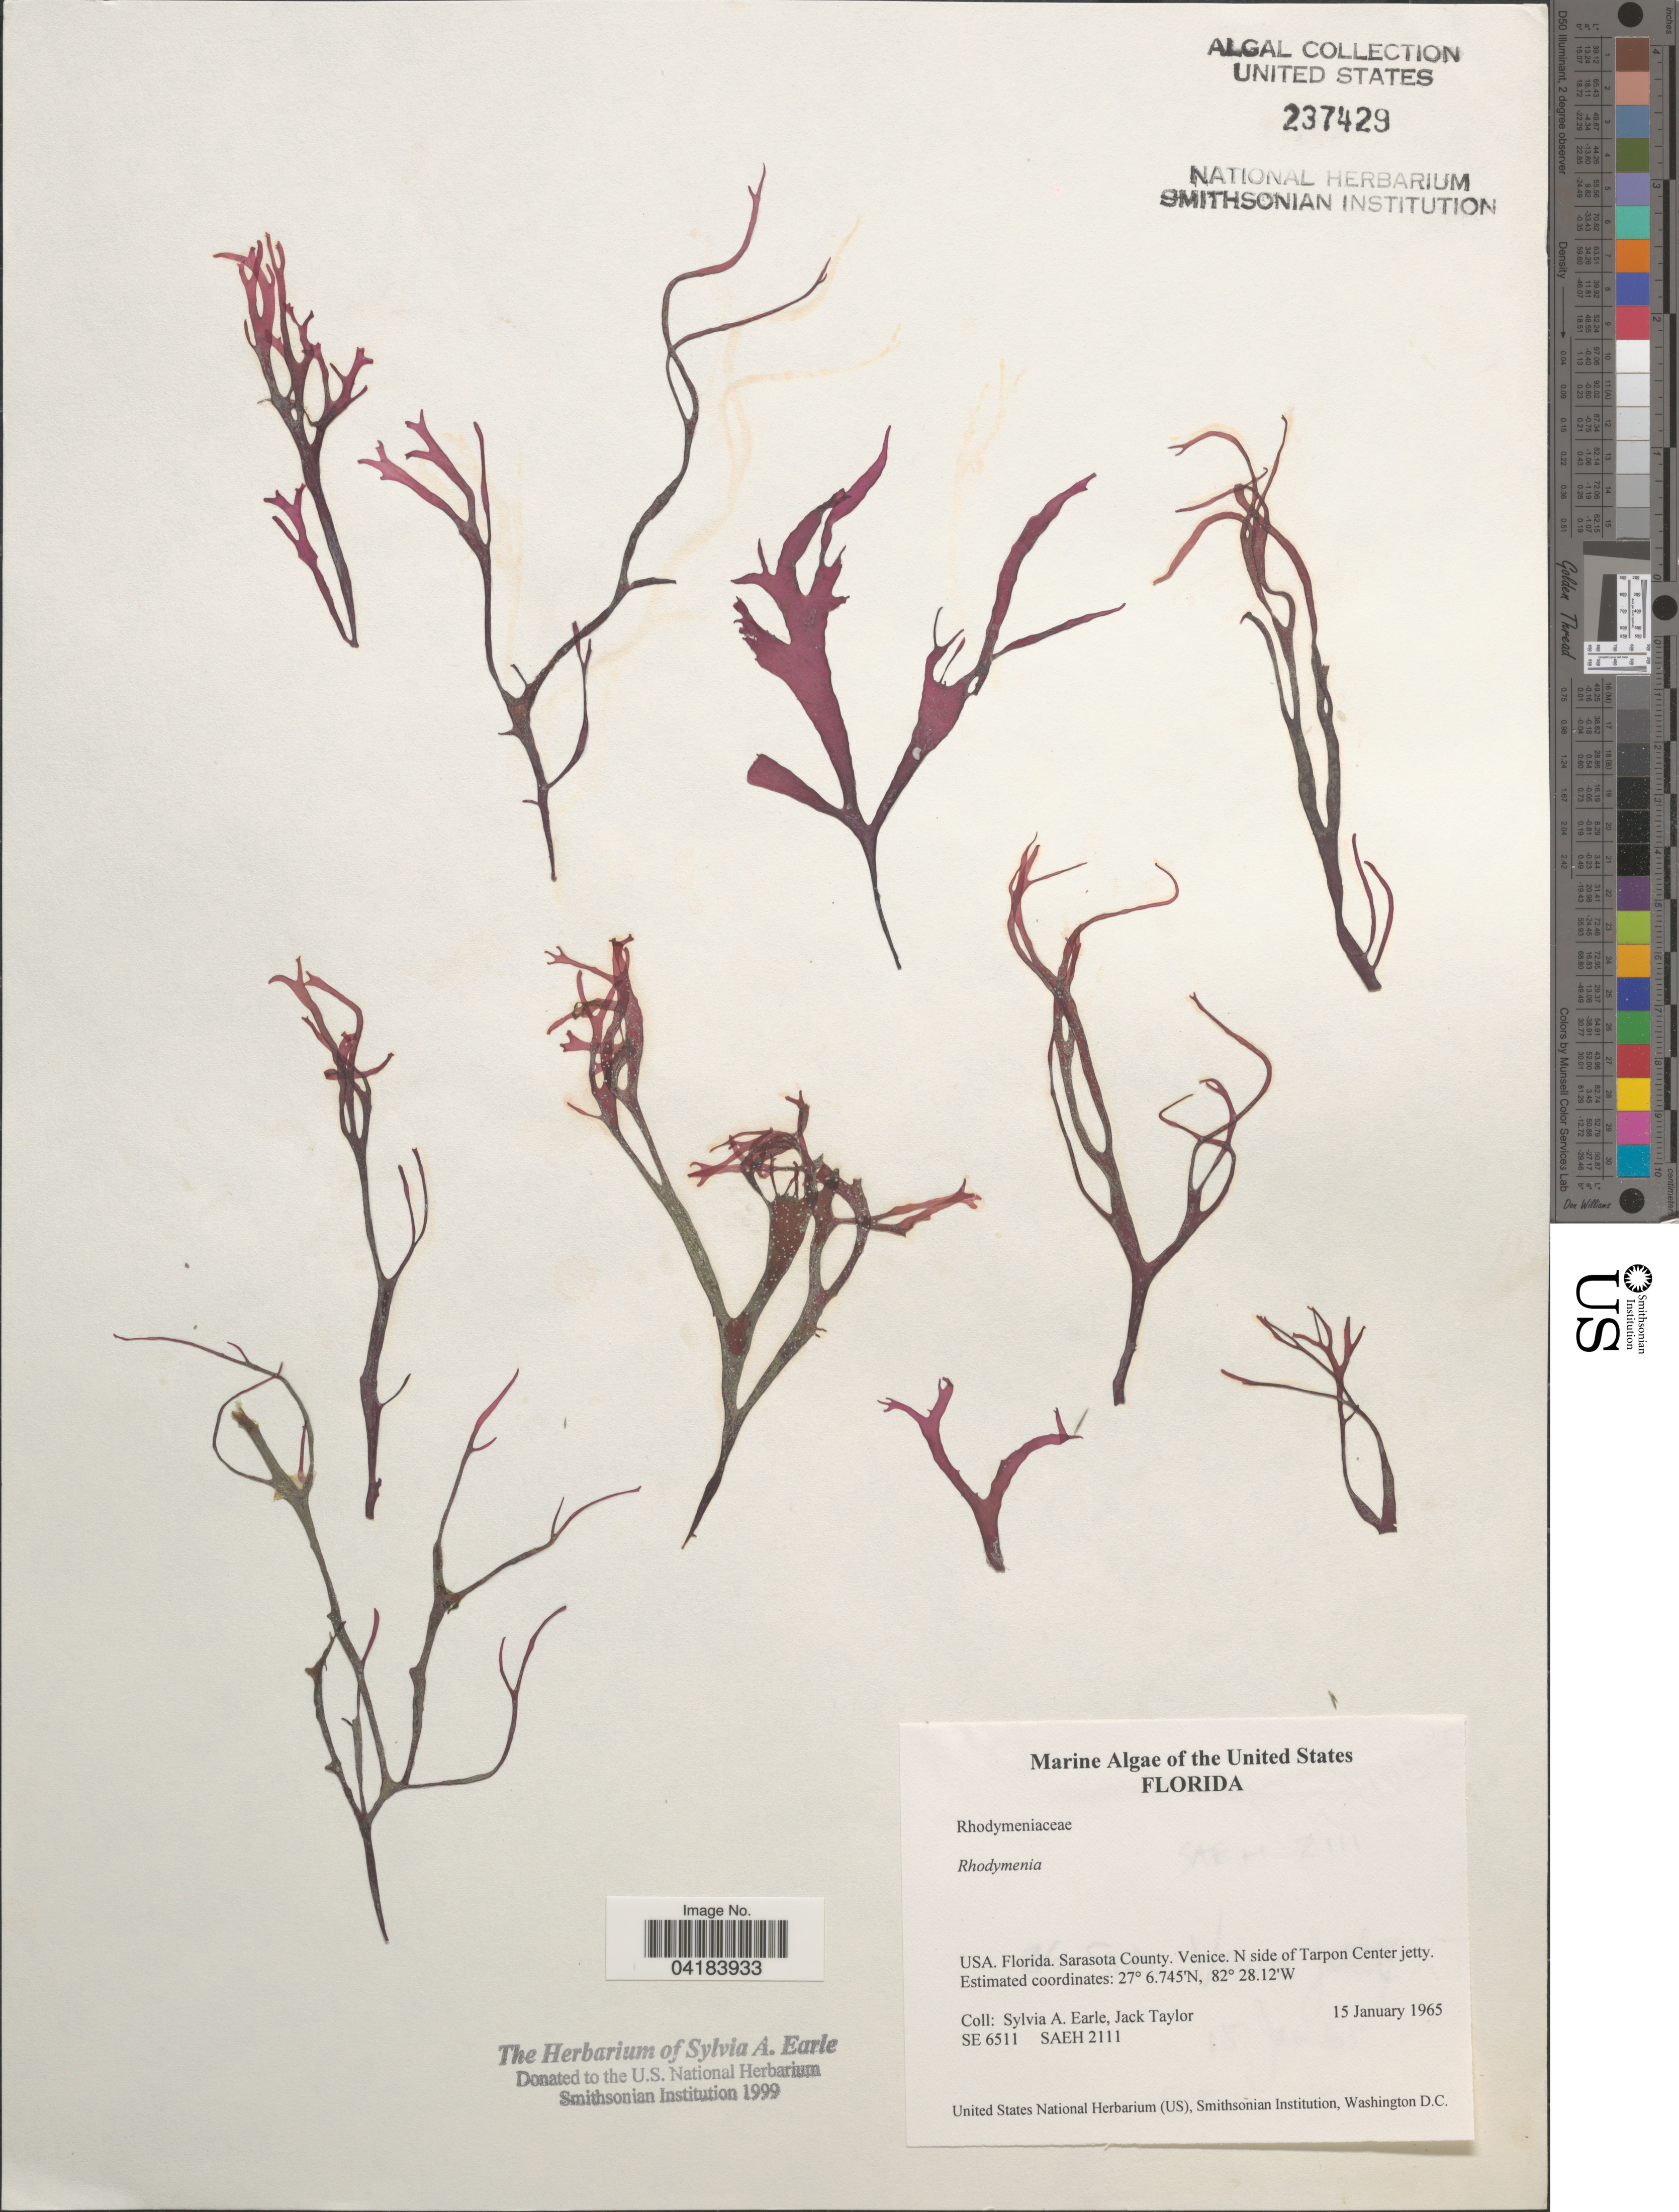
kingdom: Plantae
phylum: Rhodophyta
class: Florideophyceae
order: Rhodymeniales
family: Rhodymeniaceae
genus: Rhodymenia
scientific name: Rhodymenia sp.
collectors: S. A. Earle & J. Taylor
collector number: SE6511/SAEH2111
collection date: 1965-01-15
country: United States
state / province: Florida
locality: Sarasota County. Venice. N side of Tarpon Center jetty.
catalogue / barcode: US 237429